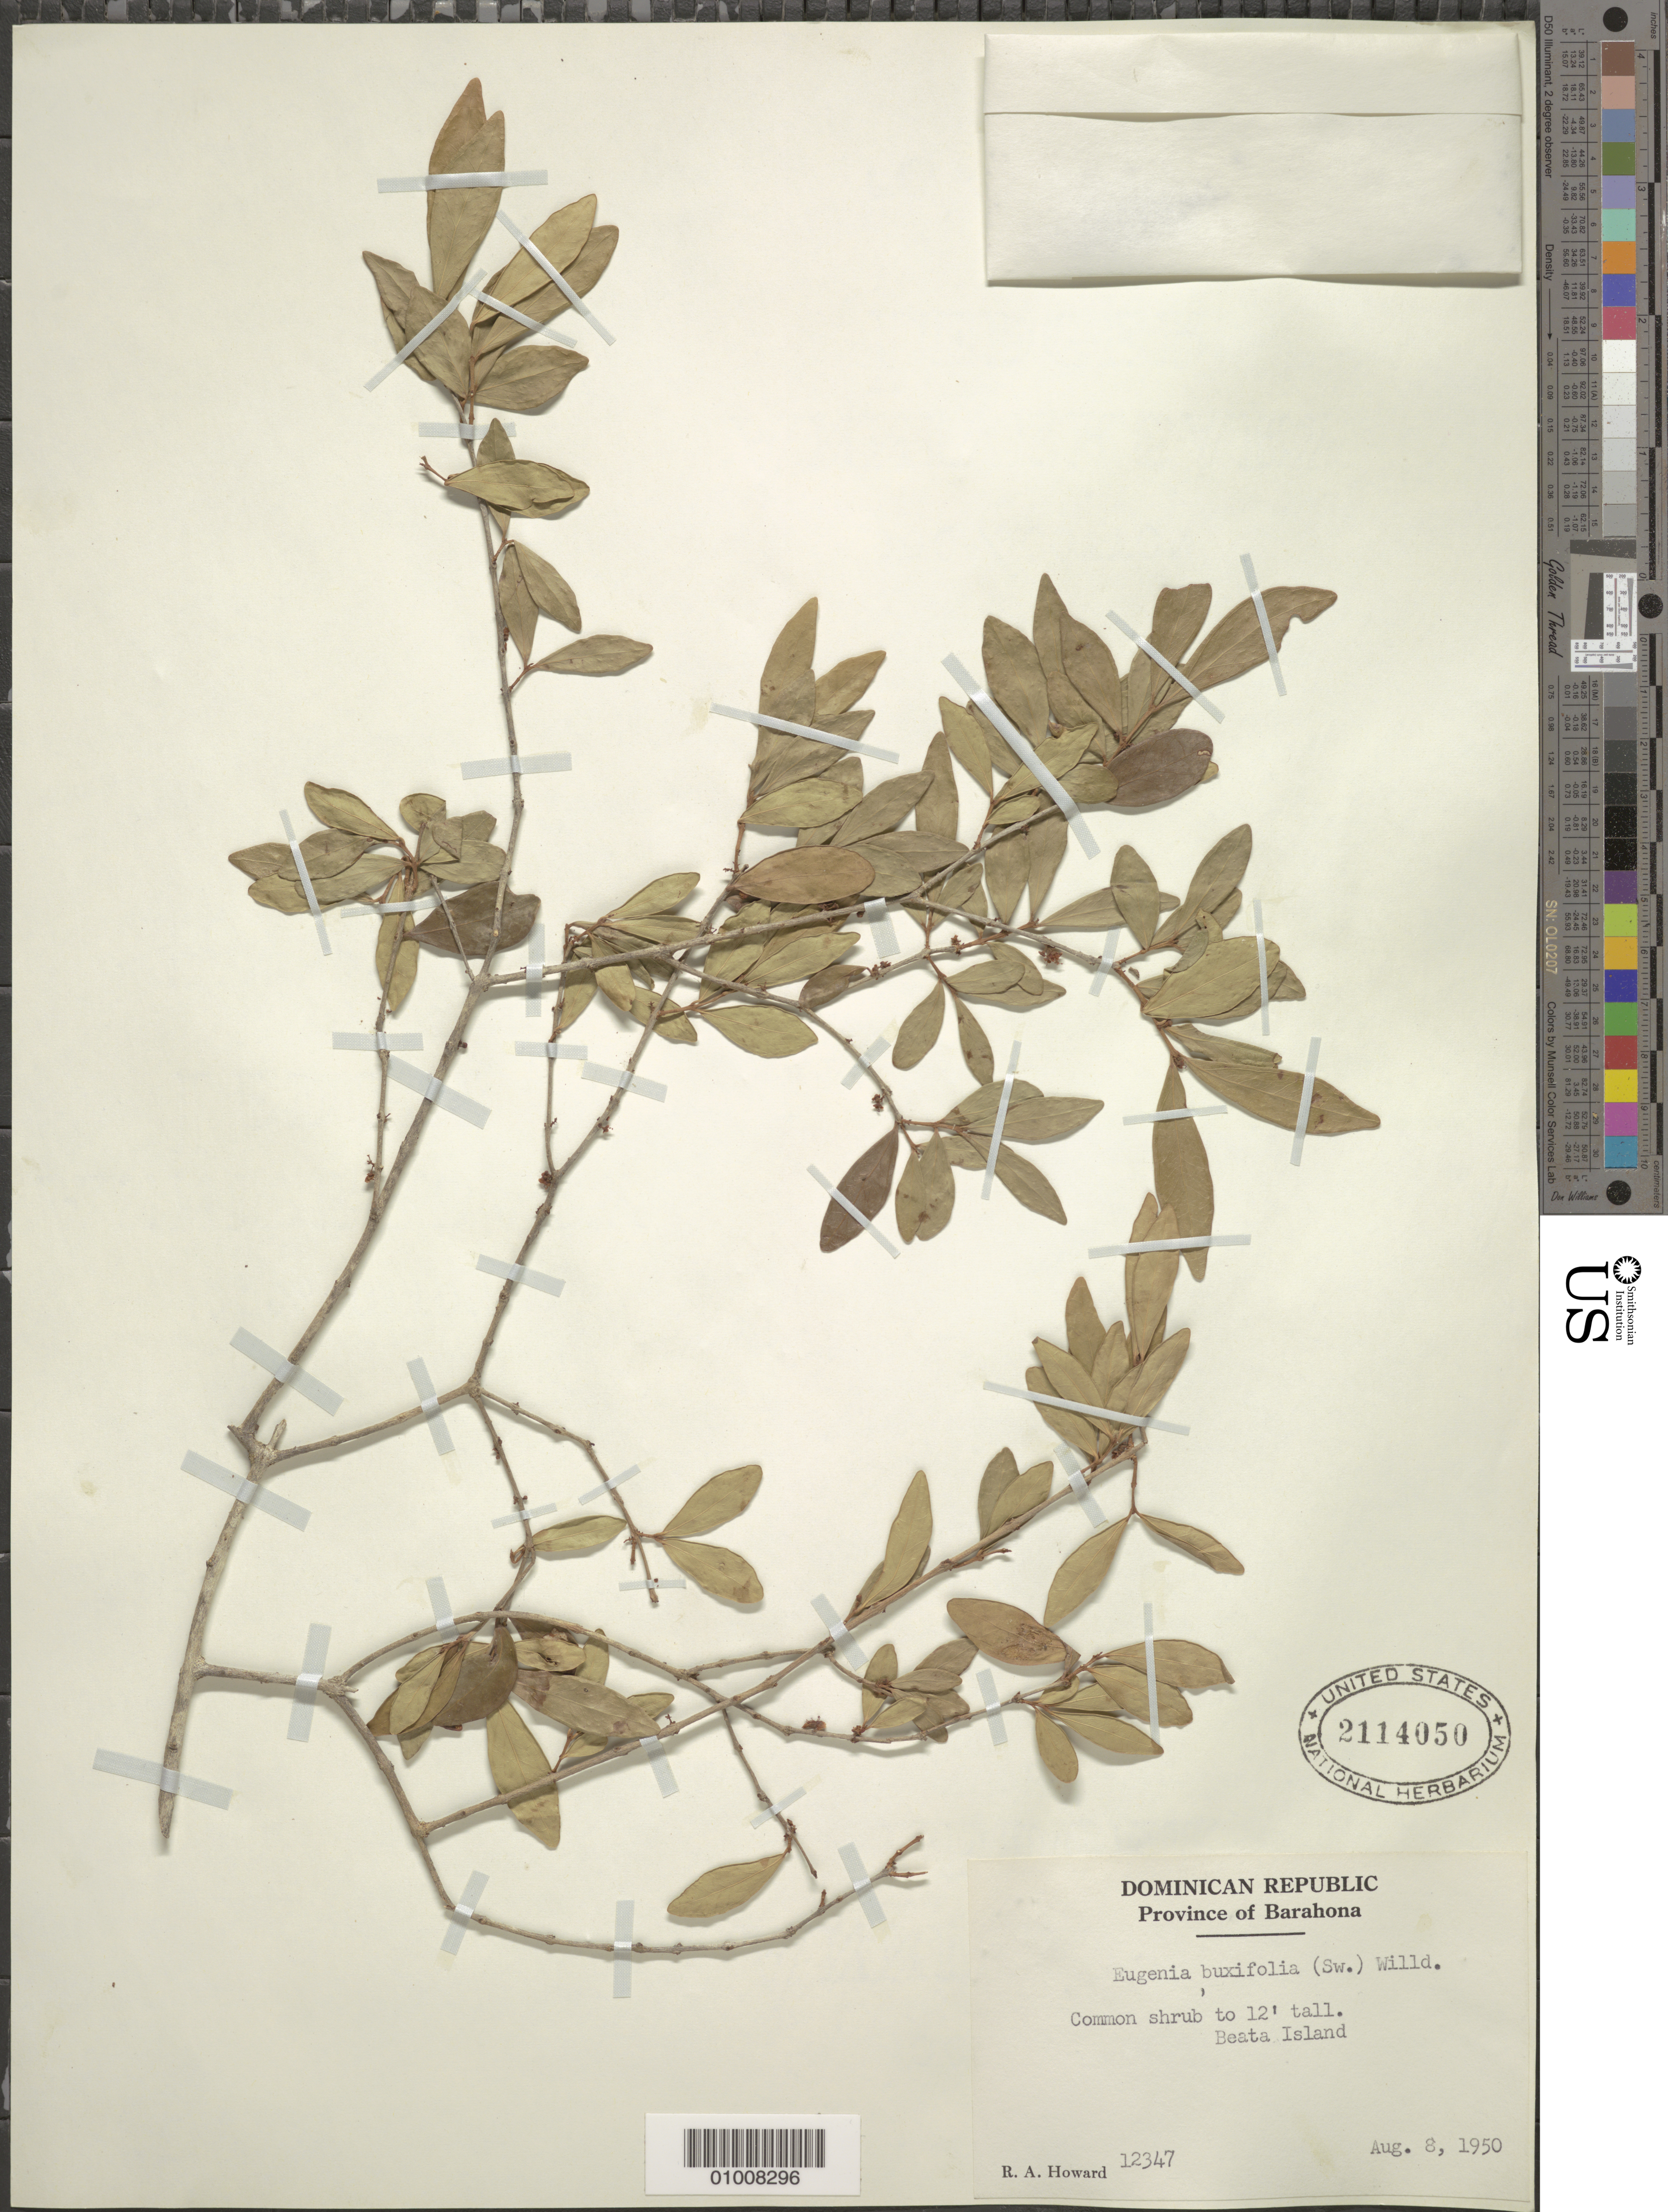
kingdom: Plantae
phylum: Tracheophyta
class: Magnoliopsida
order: Myrtales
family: Myrtaceae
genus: Eugenia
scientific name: Eugenia foetida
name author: Pers.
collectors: R. A. Howard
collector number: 12347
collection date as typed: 08 Aug 1950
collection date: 1950-08-08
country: Dominican Republic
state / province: Barahona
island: Hispaniola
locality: Beata Island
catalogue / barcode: US 2114050